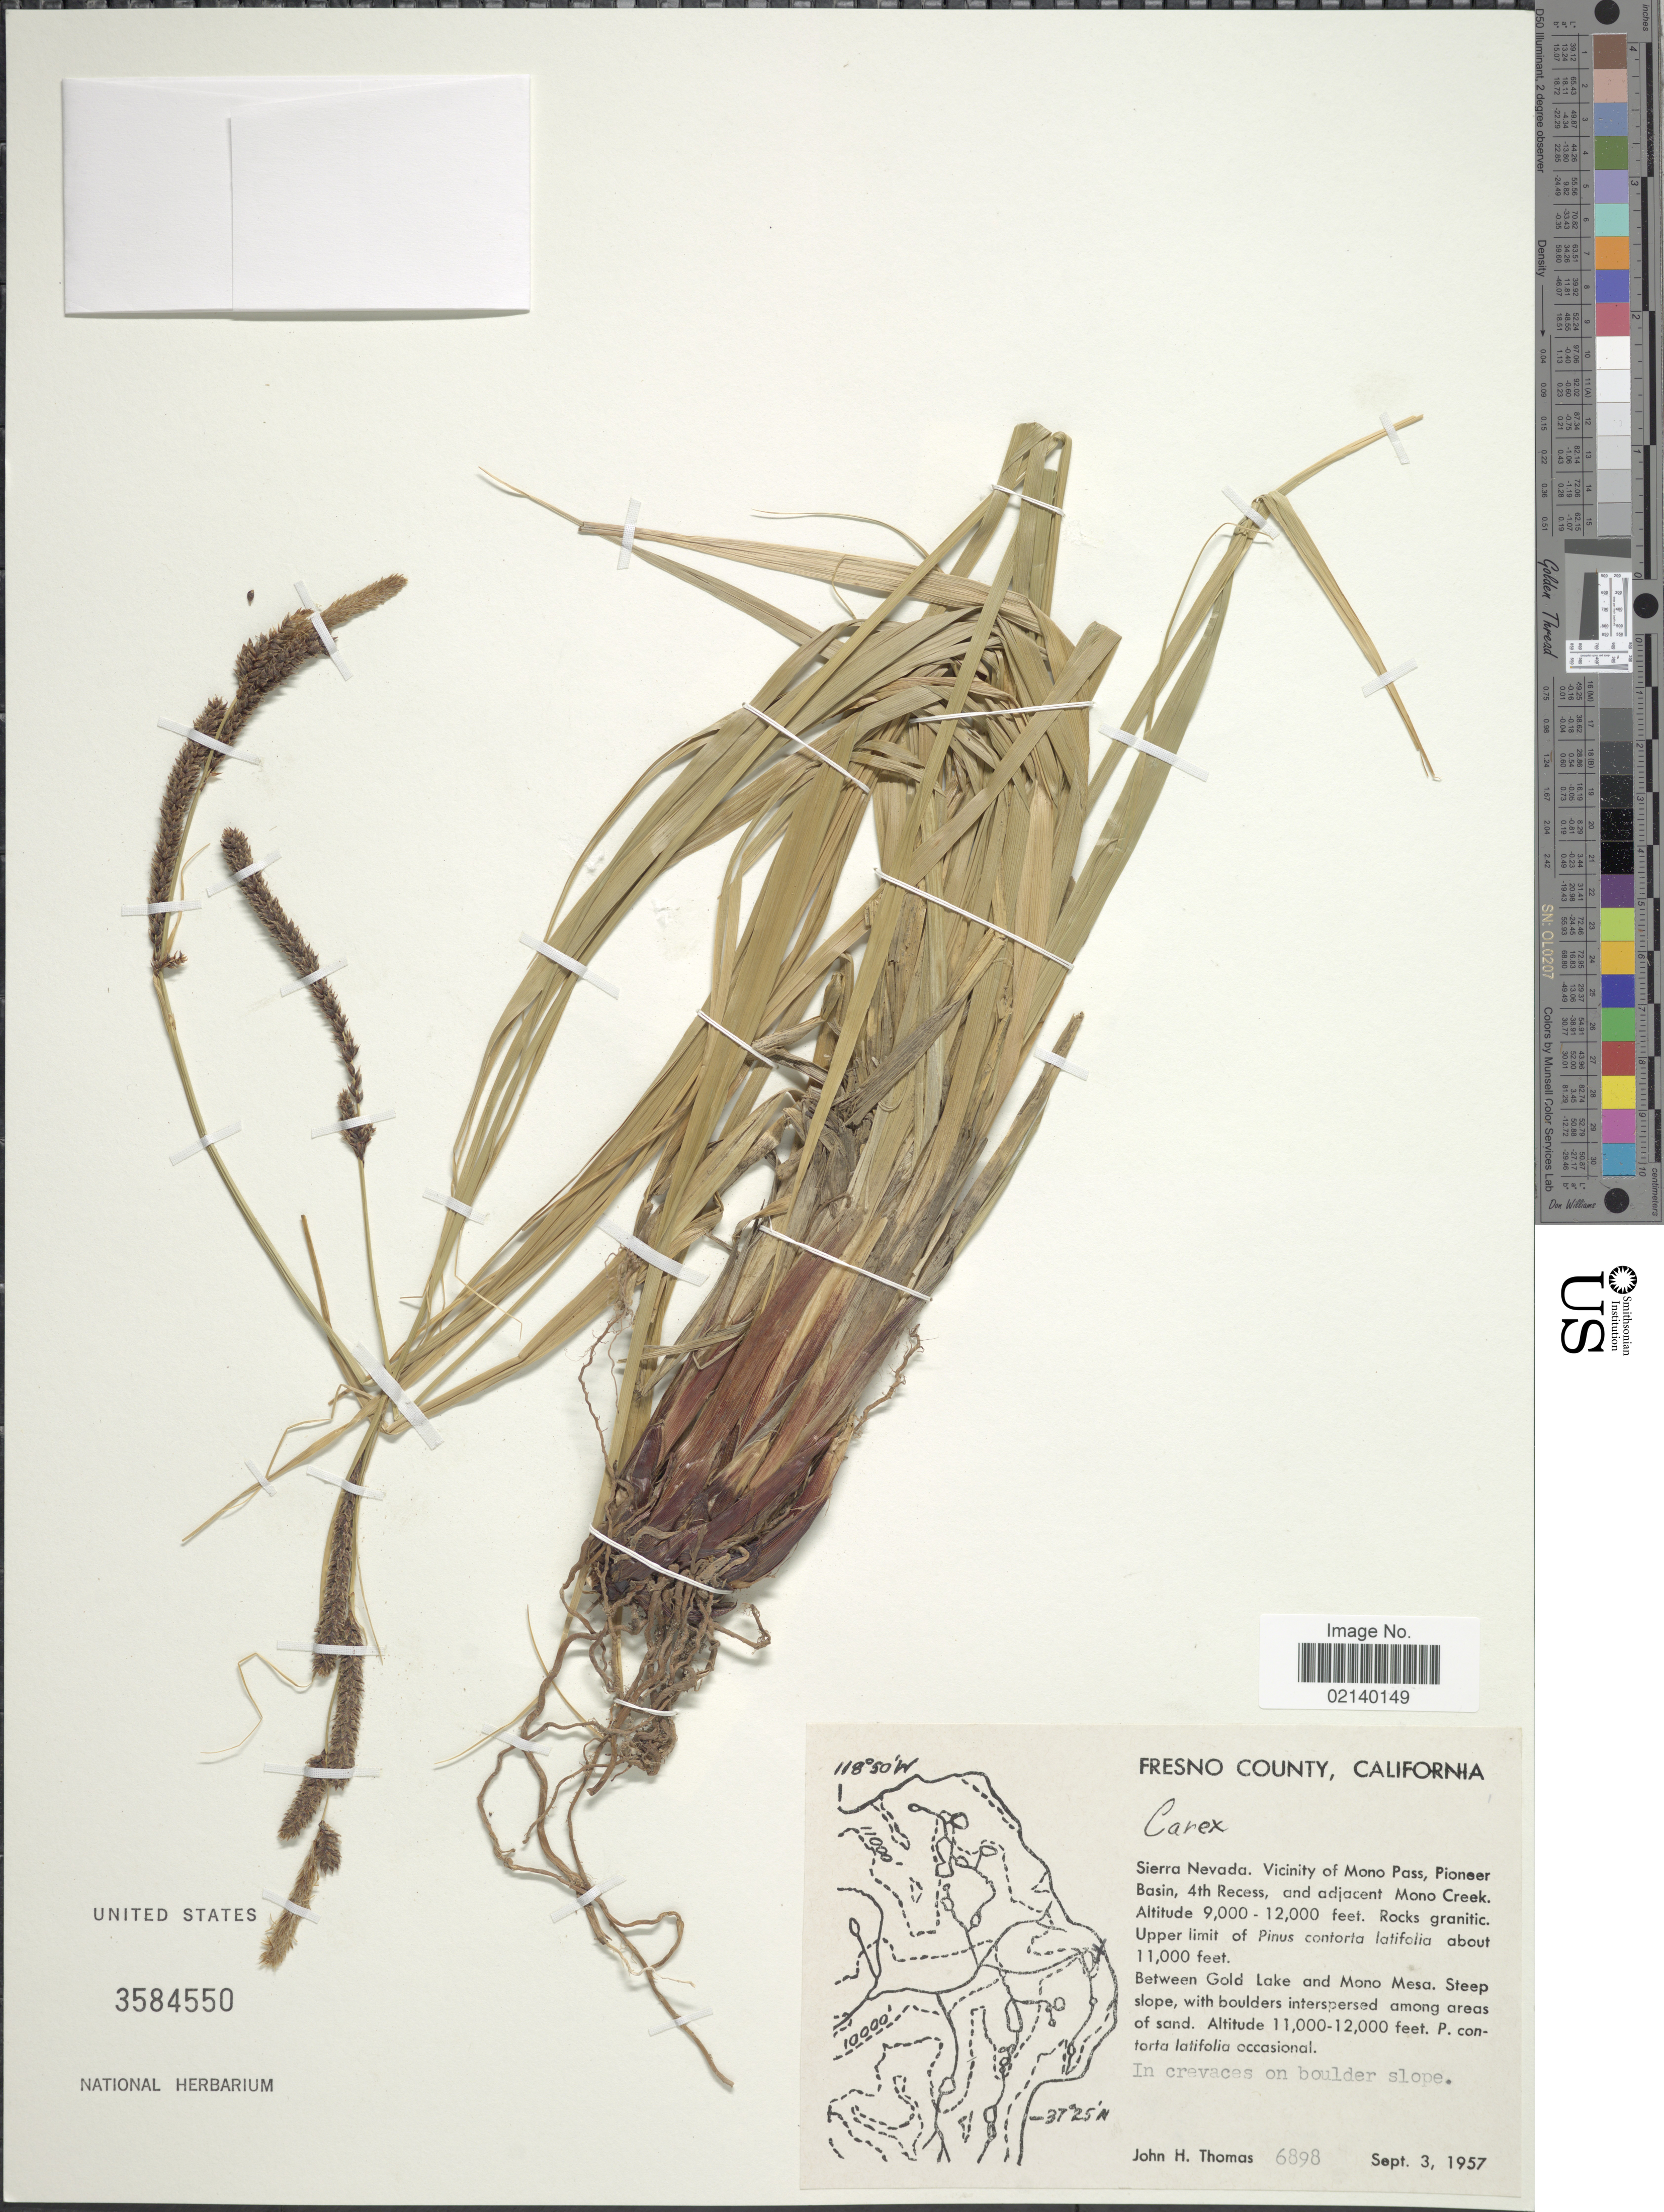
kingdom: Plantae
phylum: Tracheophyta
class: Liliopsida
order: Poales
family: Cyperaceae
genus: Carex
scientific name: Carex congdonii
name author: L.H. Bailey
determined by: Reznicek, A. A.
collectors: J. H. Thomas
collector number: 6898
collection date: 1957-09-03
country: United States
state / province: California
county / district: Fresno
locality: Fresno County. Sierra Nevada. Vicinity of Mono Pass, Pioneer Basin, 4th Recess, and adjacent Mono Creek. Between Gold Lake and Mono Mesa.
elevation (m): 2743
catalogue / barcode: US 3584550